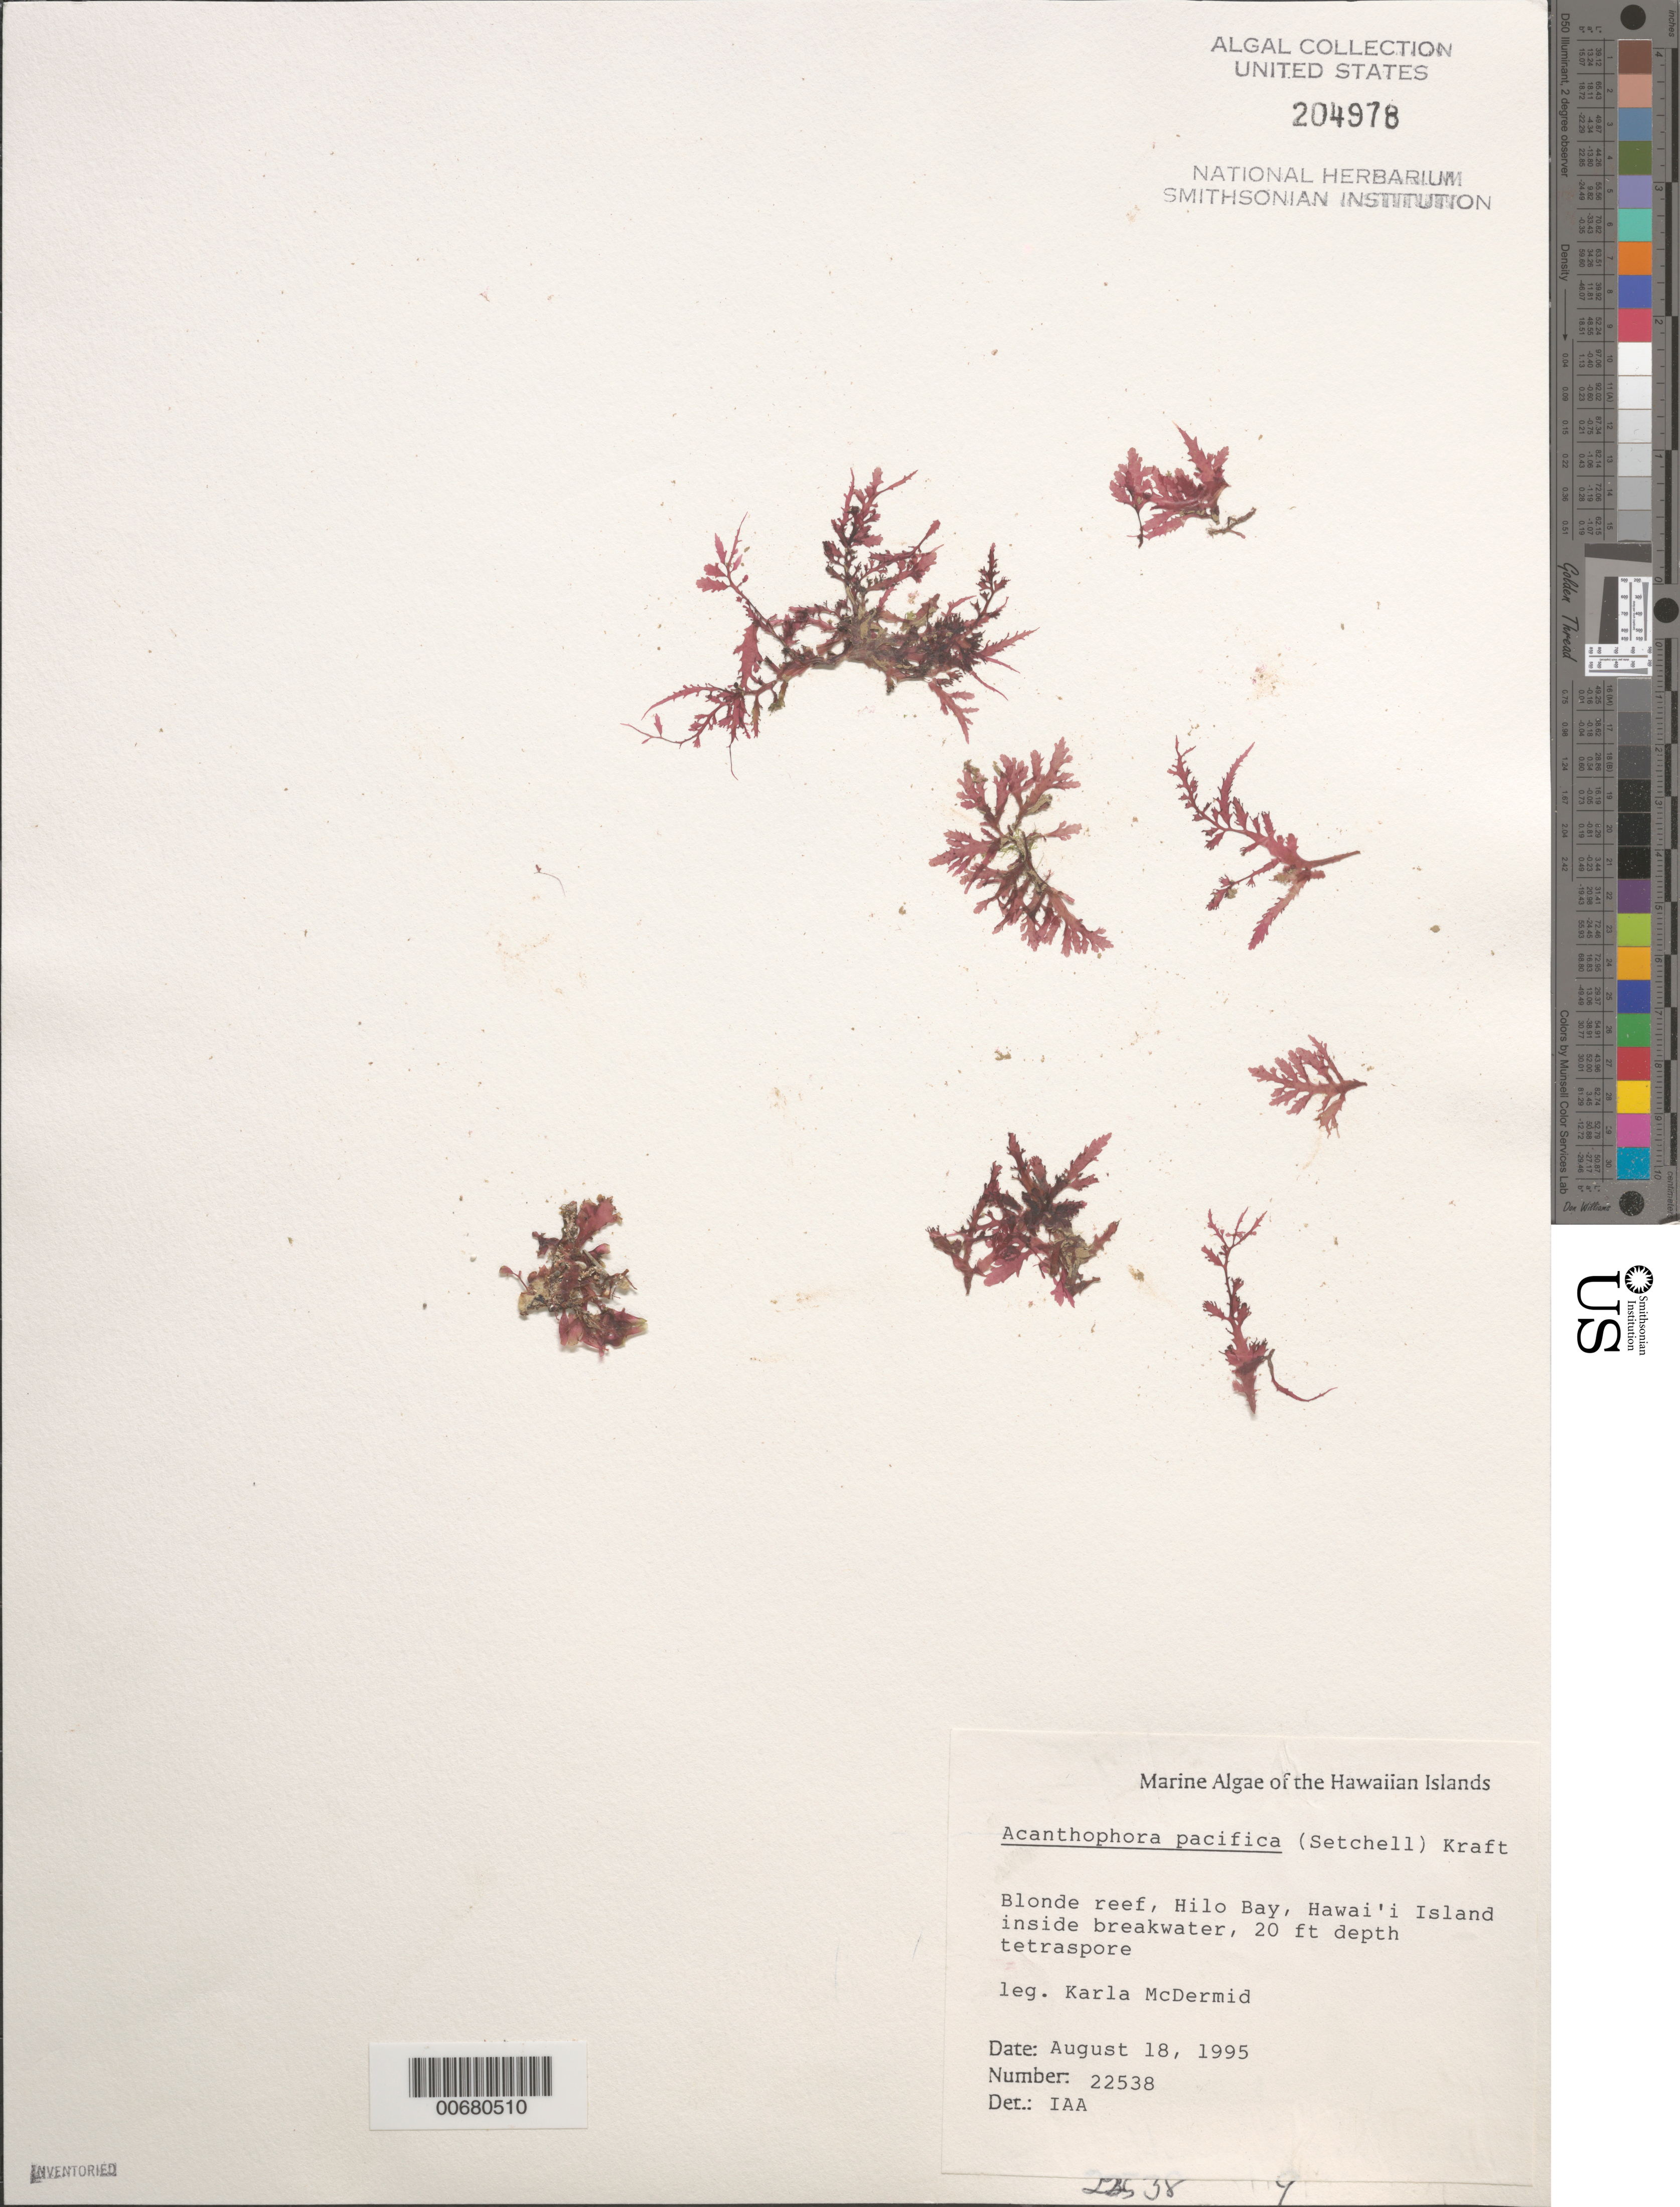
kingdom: Plantae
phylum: Rhodophyta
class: Florideophyceae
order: Ceramiales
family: Rhodomelaceae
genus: Acanthophora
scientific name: Acanthophora pacifica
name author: (Setch.) G.T.Kraft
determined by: Abbott, Isabella A.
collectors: K. McDermid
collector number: IAA 22538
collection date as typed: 18 Aug 1995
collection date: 1995-08-18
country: United States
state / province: Hawaii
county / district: Hawaii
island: Hawaii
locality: Blonde Reef, Hilo Bay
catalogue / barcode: US 204978